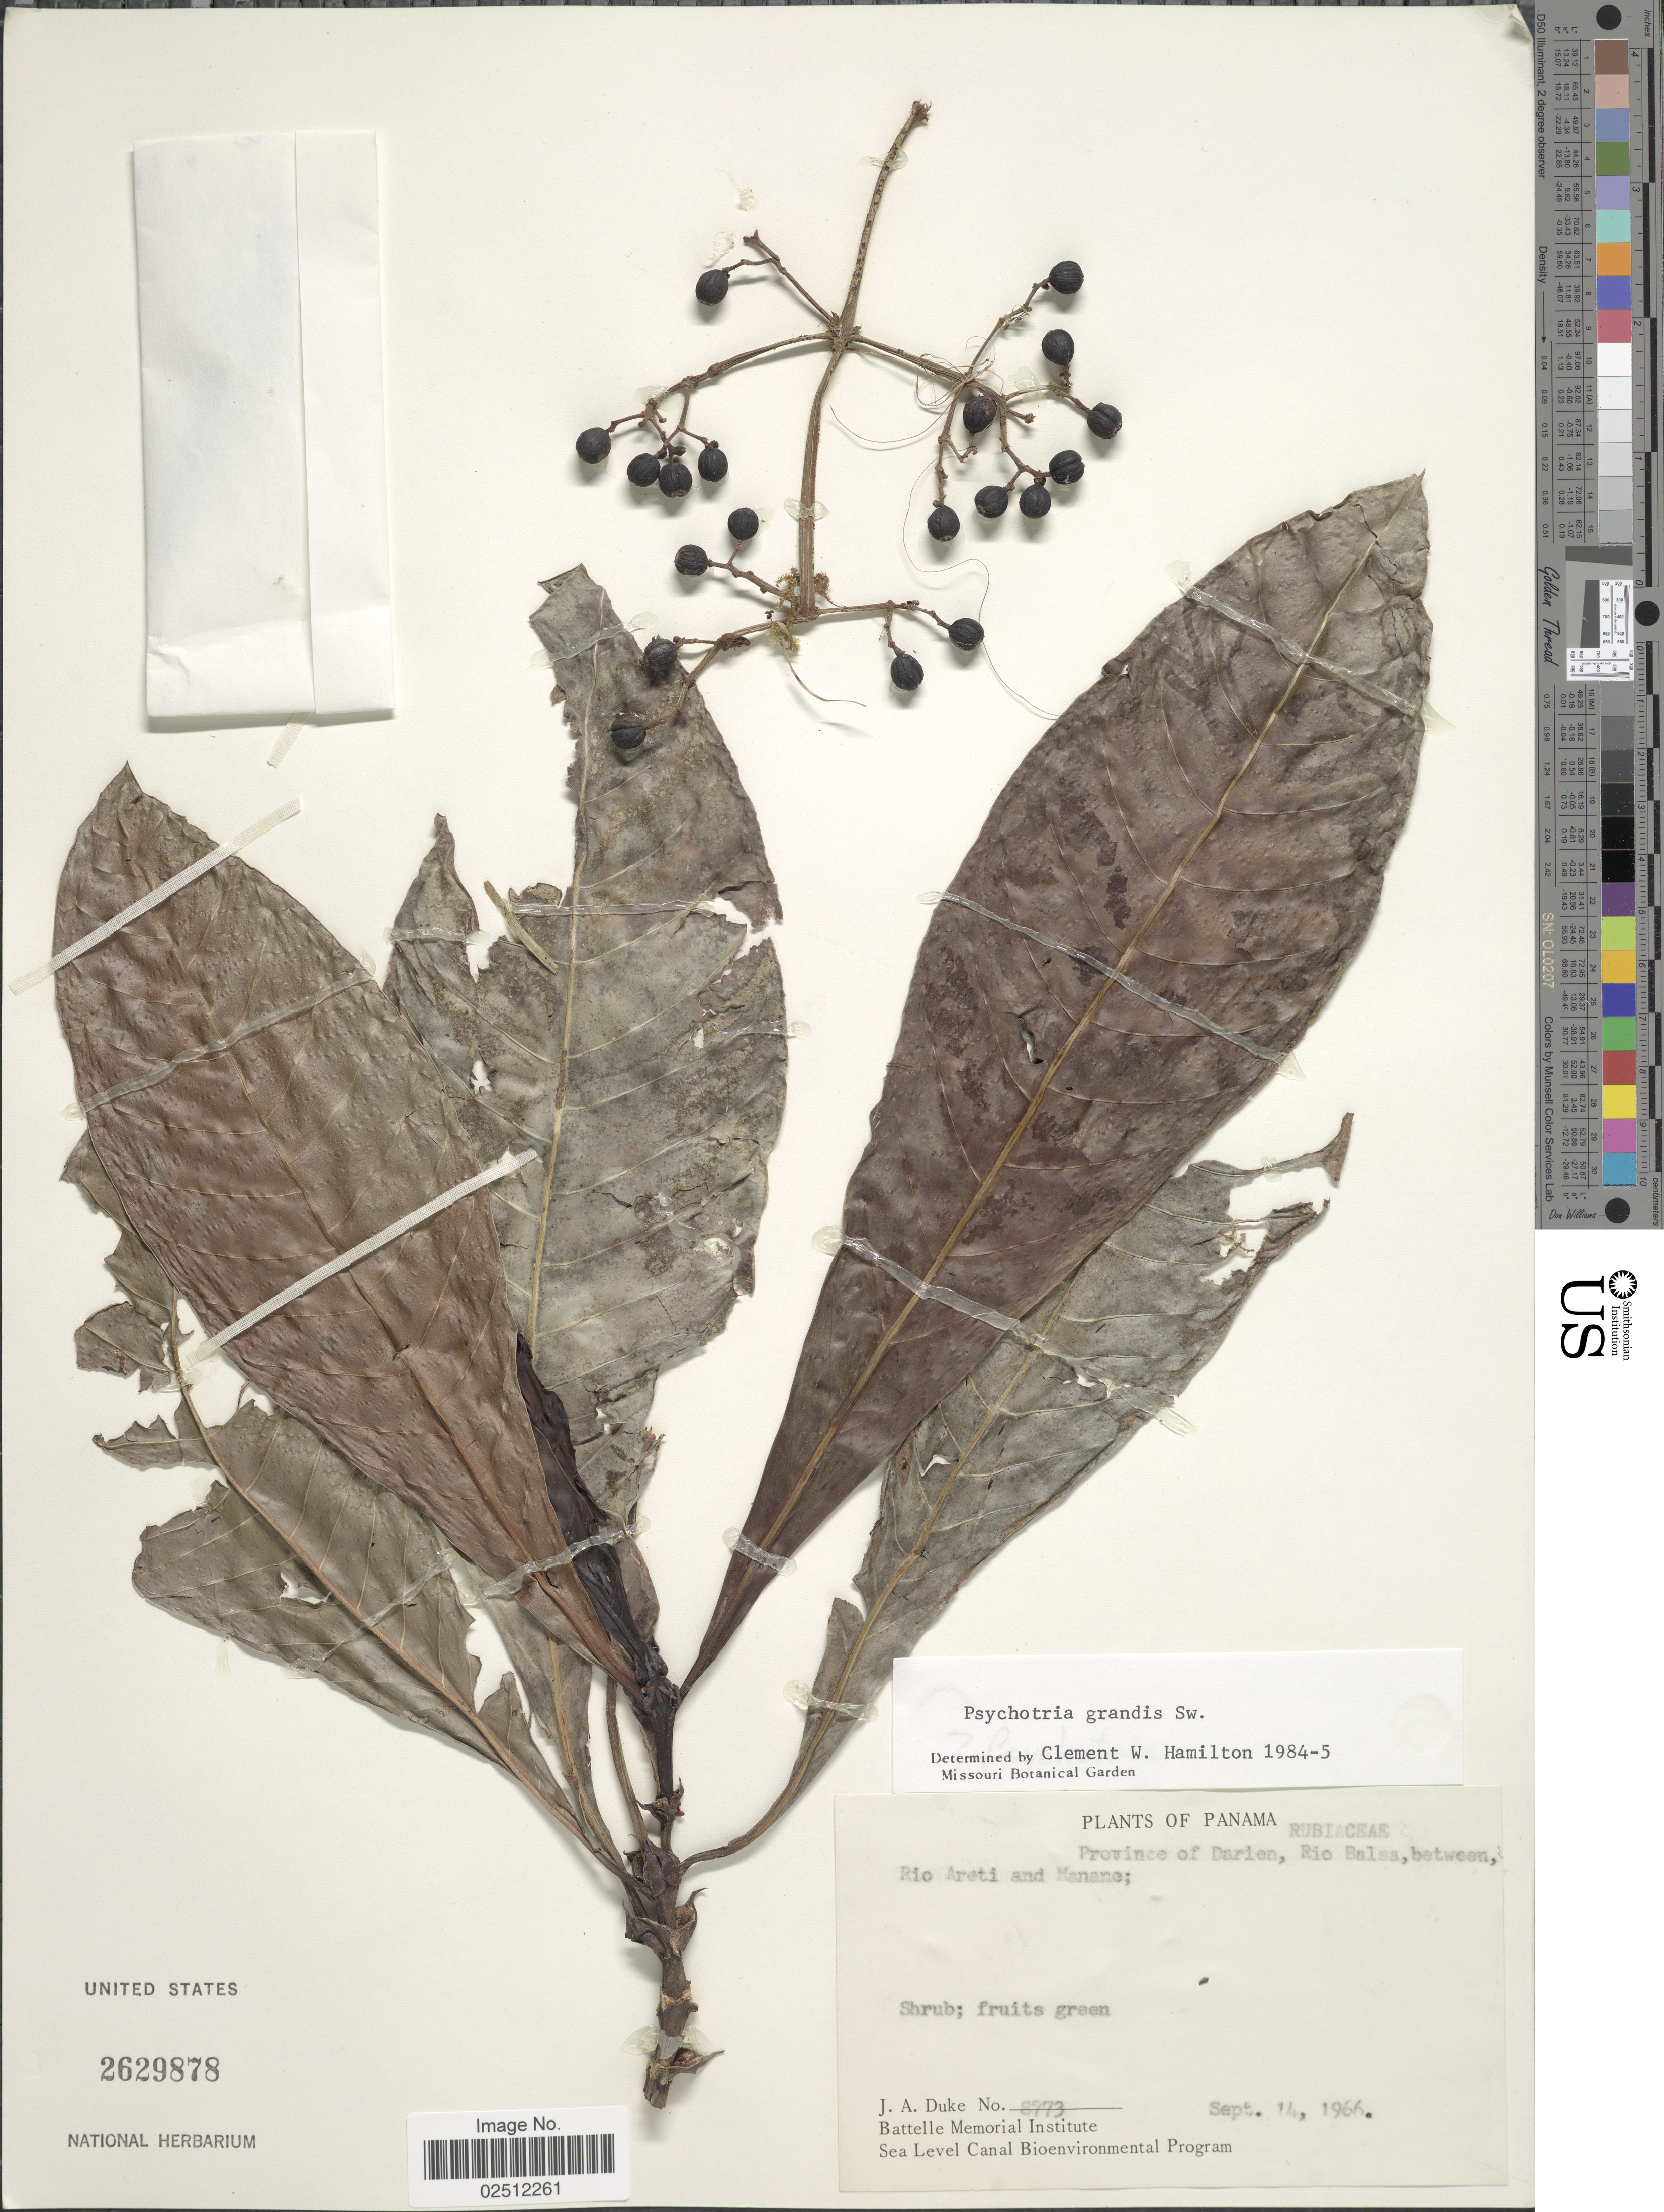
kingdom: Plantae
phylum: Tracheophyta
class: Magnoliopsida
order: Gentianales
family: Rubiaceae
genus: Psychotria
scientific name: Psychotria grandis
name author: Sw.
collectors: J. A. Duke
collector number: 8773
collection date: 1966-09-14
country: Panama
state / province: Darién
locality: Rio Balsa, between Rio Areti and Manane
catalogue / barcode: US 2629878